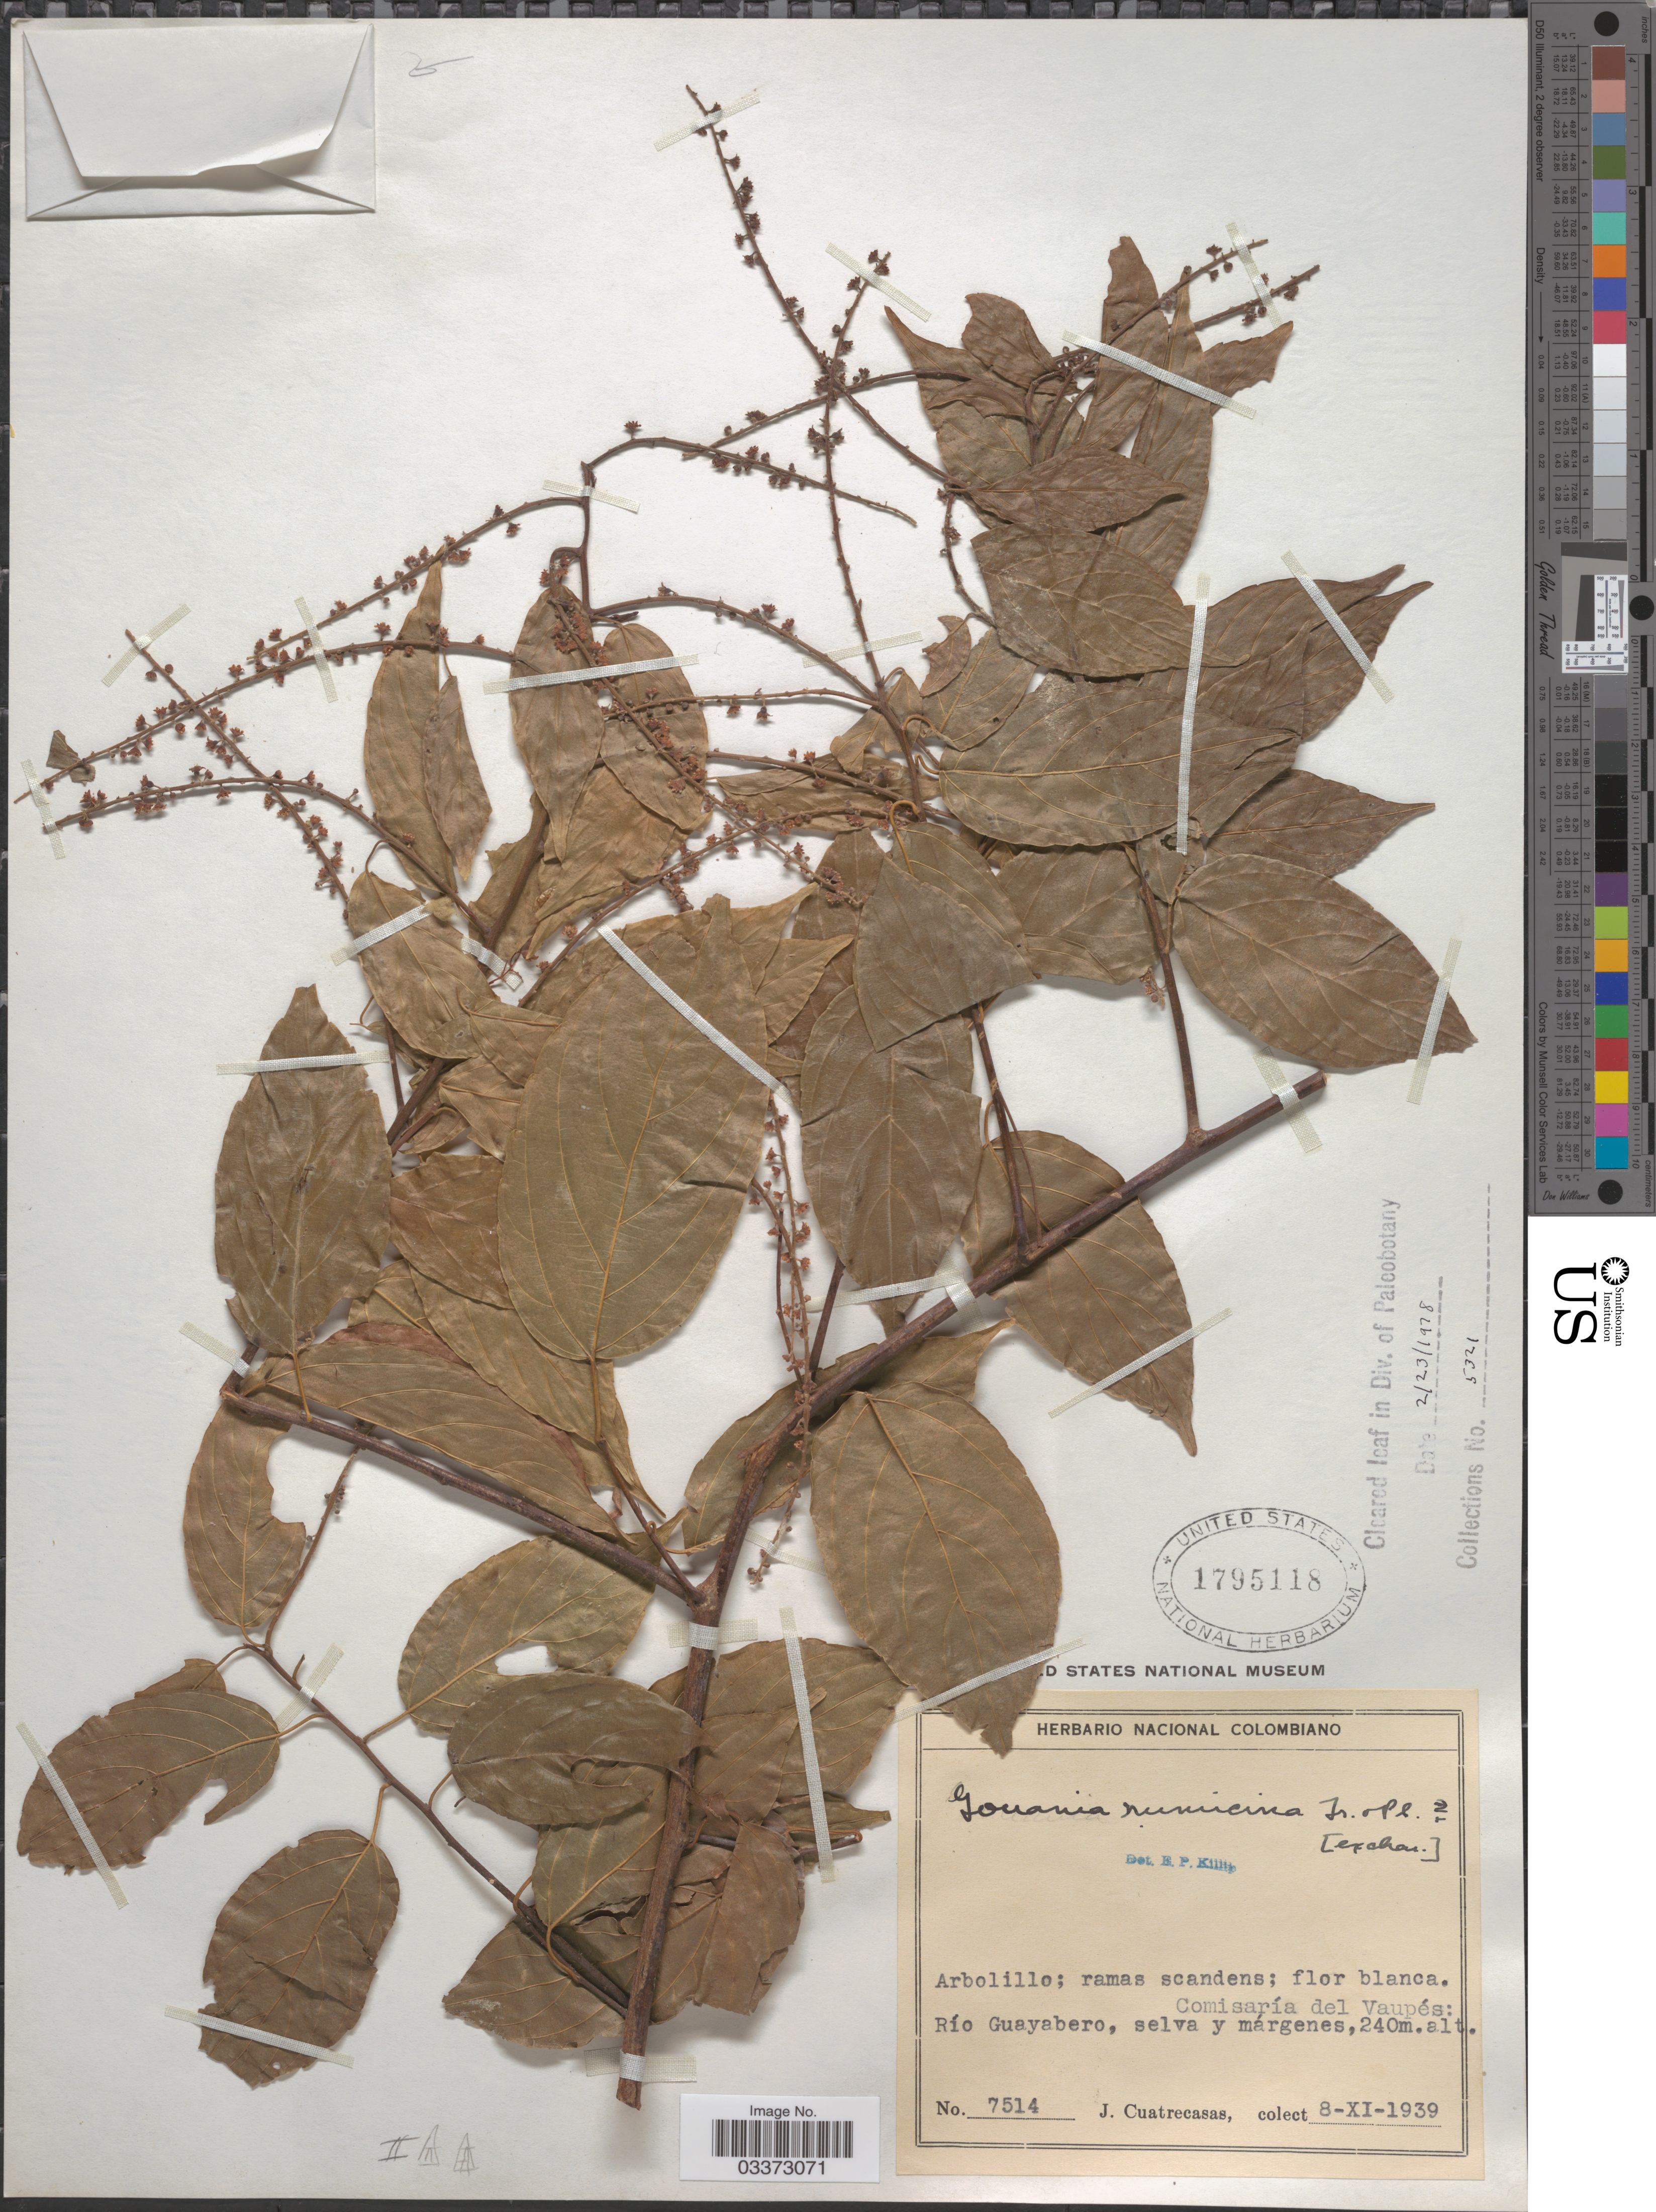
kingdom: Plantae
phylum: Tracheophyta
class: Magnoliopsida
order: Rosales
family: Rhamnaceae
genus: Gouania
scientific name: Gouania sp.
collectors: J. Cuatrecasas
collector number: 7514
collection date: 1939-11-08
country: Colombia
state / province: Vaupés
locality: Comisaría del Vaupés: Río Guayabero.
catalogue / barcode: US 1795118